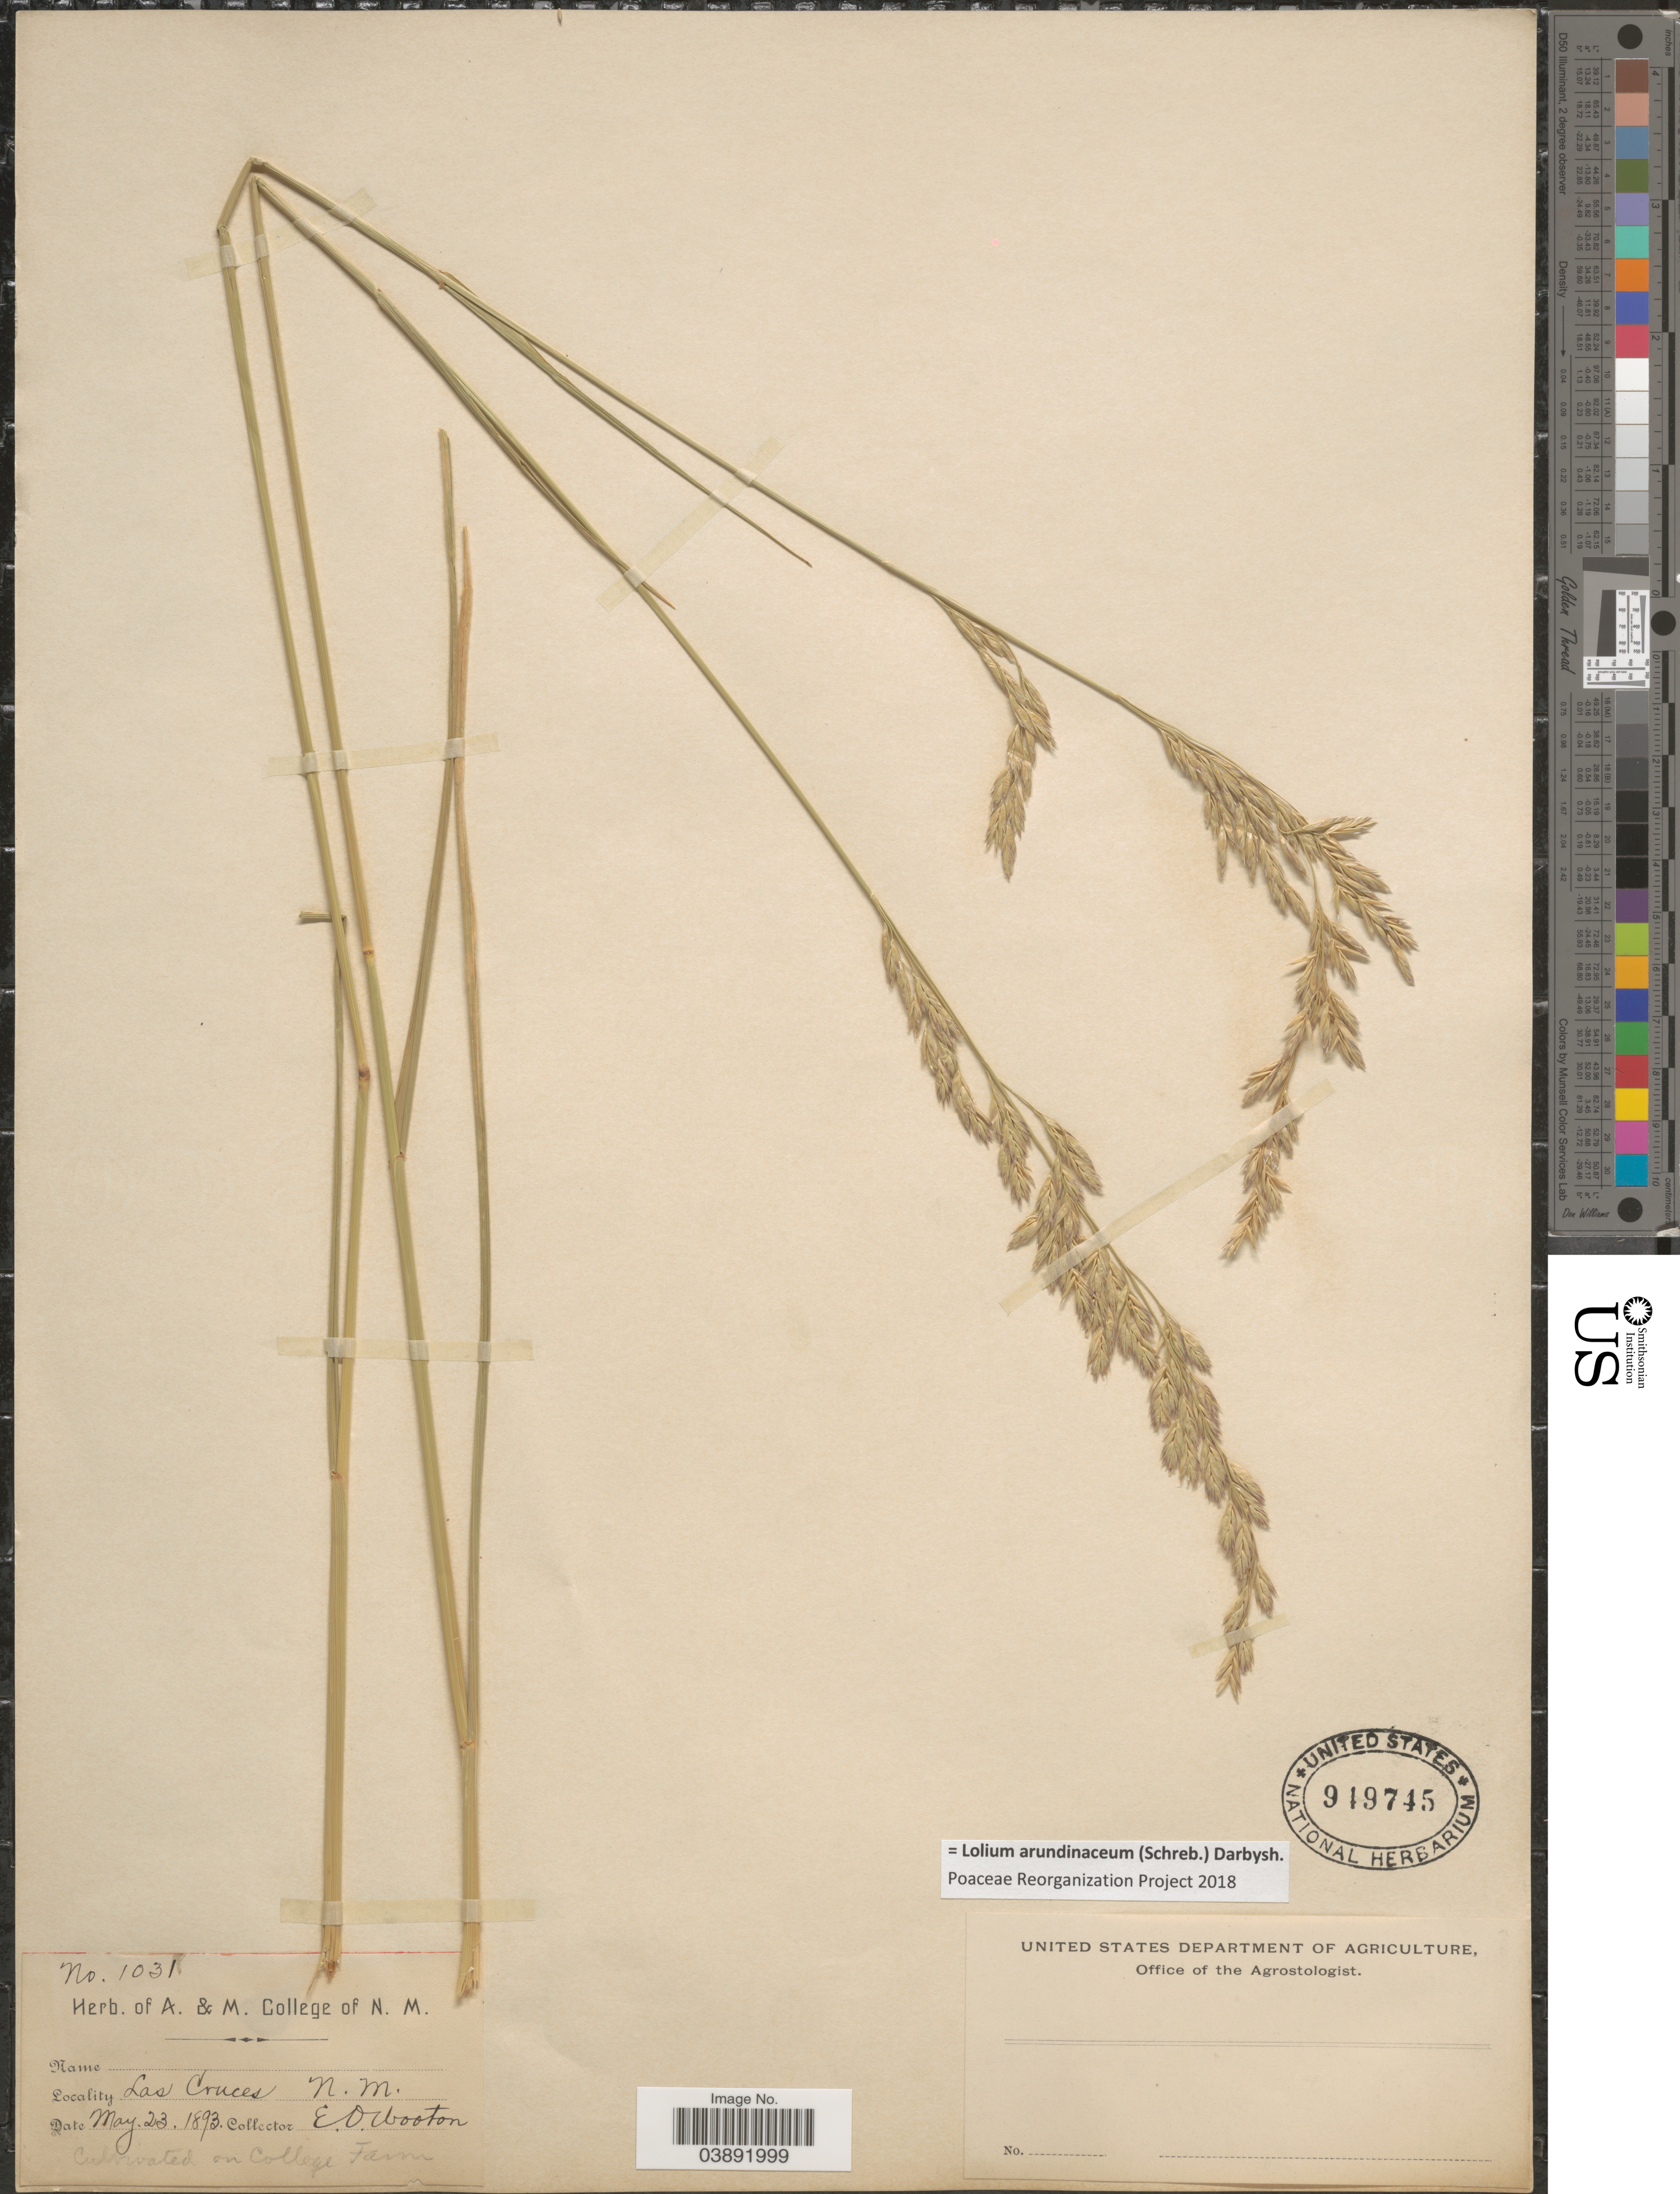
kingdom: Plantae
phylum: Tracheophyta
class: Liliopsida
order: Poales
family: Poaceae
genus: Lolium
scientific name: Lolium arundinaceum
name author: (Schreb.) Darbysh.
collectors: E. O. Wooton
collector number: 1031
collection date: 1893-05-23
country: United States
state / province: New Mexico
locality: Las Cruces. Cultivated on College Farm.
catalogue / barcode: US 949745